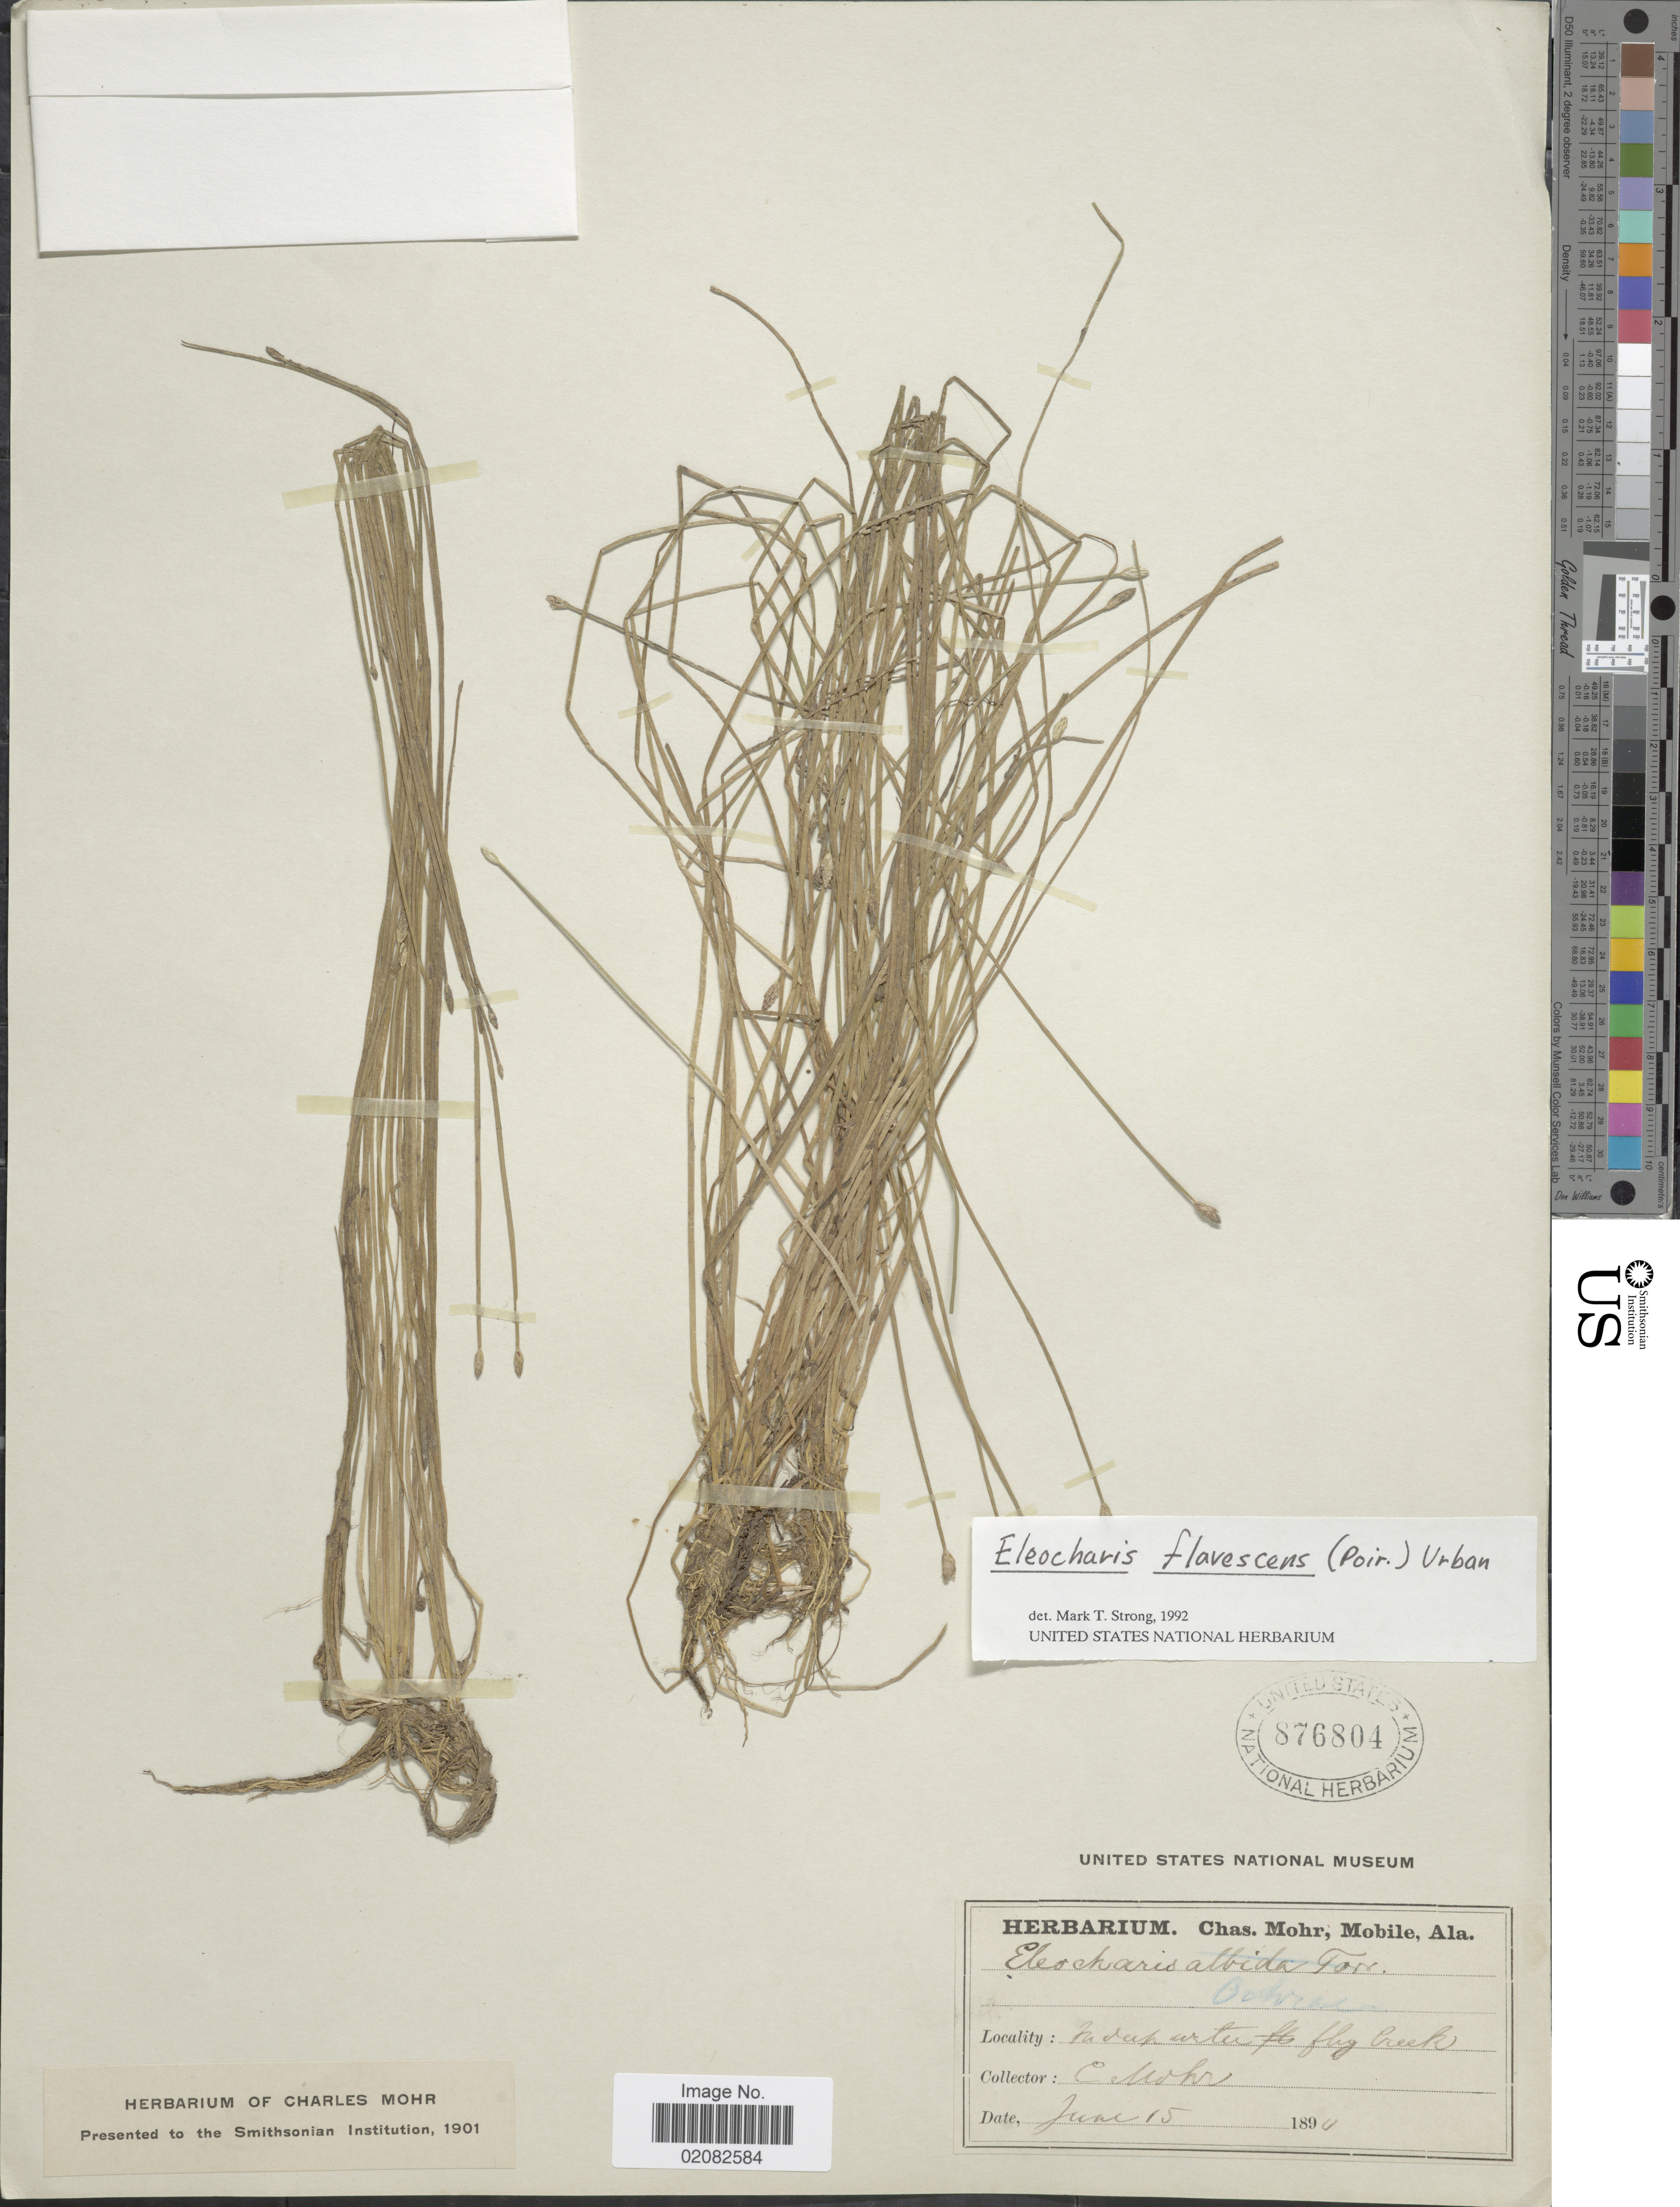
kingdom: Plantae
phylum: Tracheophyta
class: Liliopsida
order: Poales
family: Cyperaceae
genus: Eleocharis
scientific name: Eleocharis flavescens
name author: (Poir.) Urb.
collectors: C. T. Mohr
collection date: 1890-06-15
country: United States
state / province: Alabama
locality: Fly Creek.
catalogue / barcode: US 876804